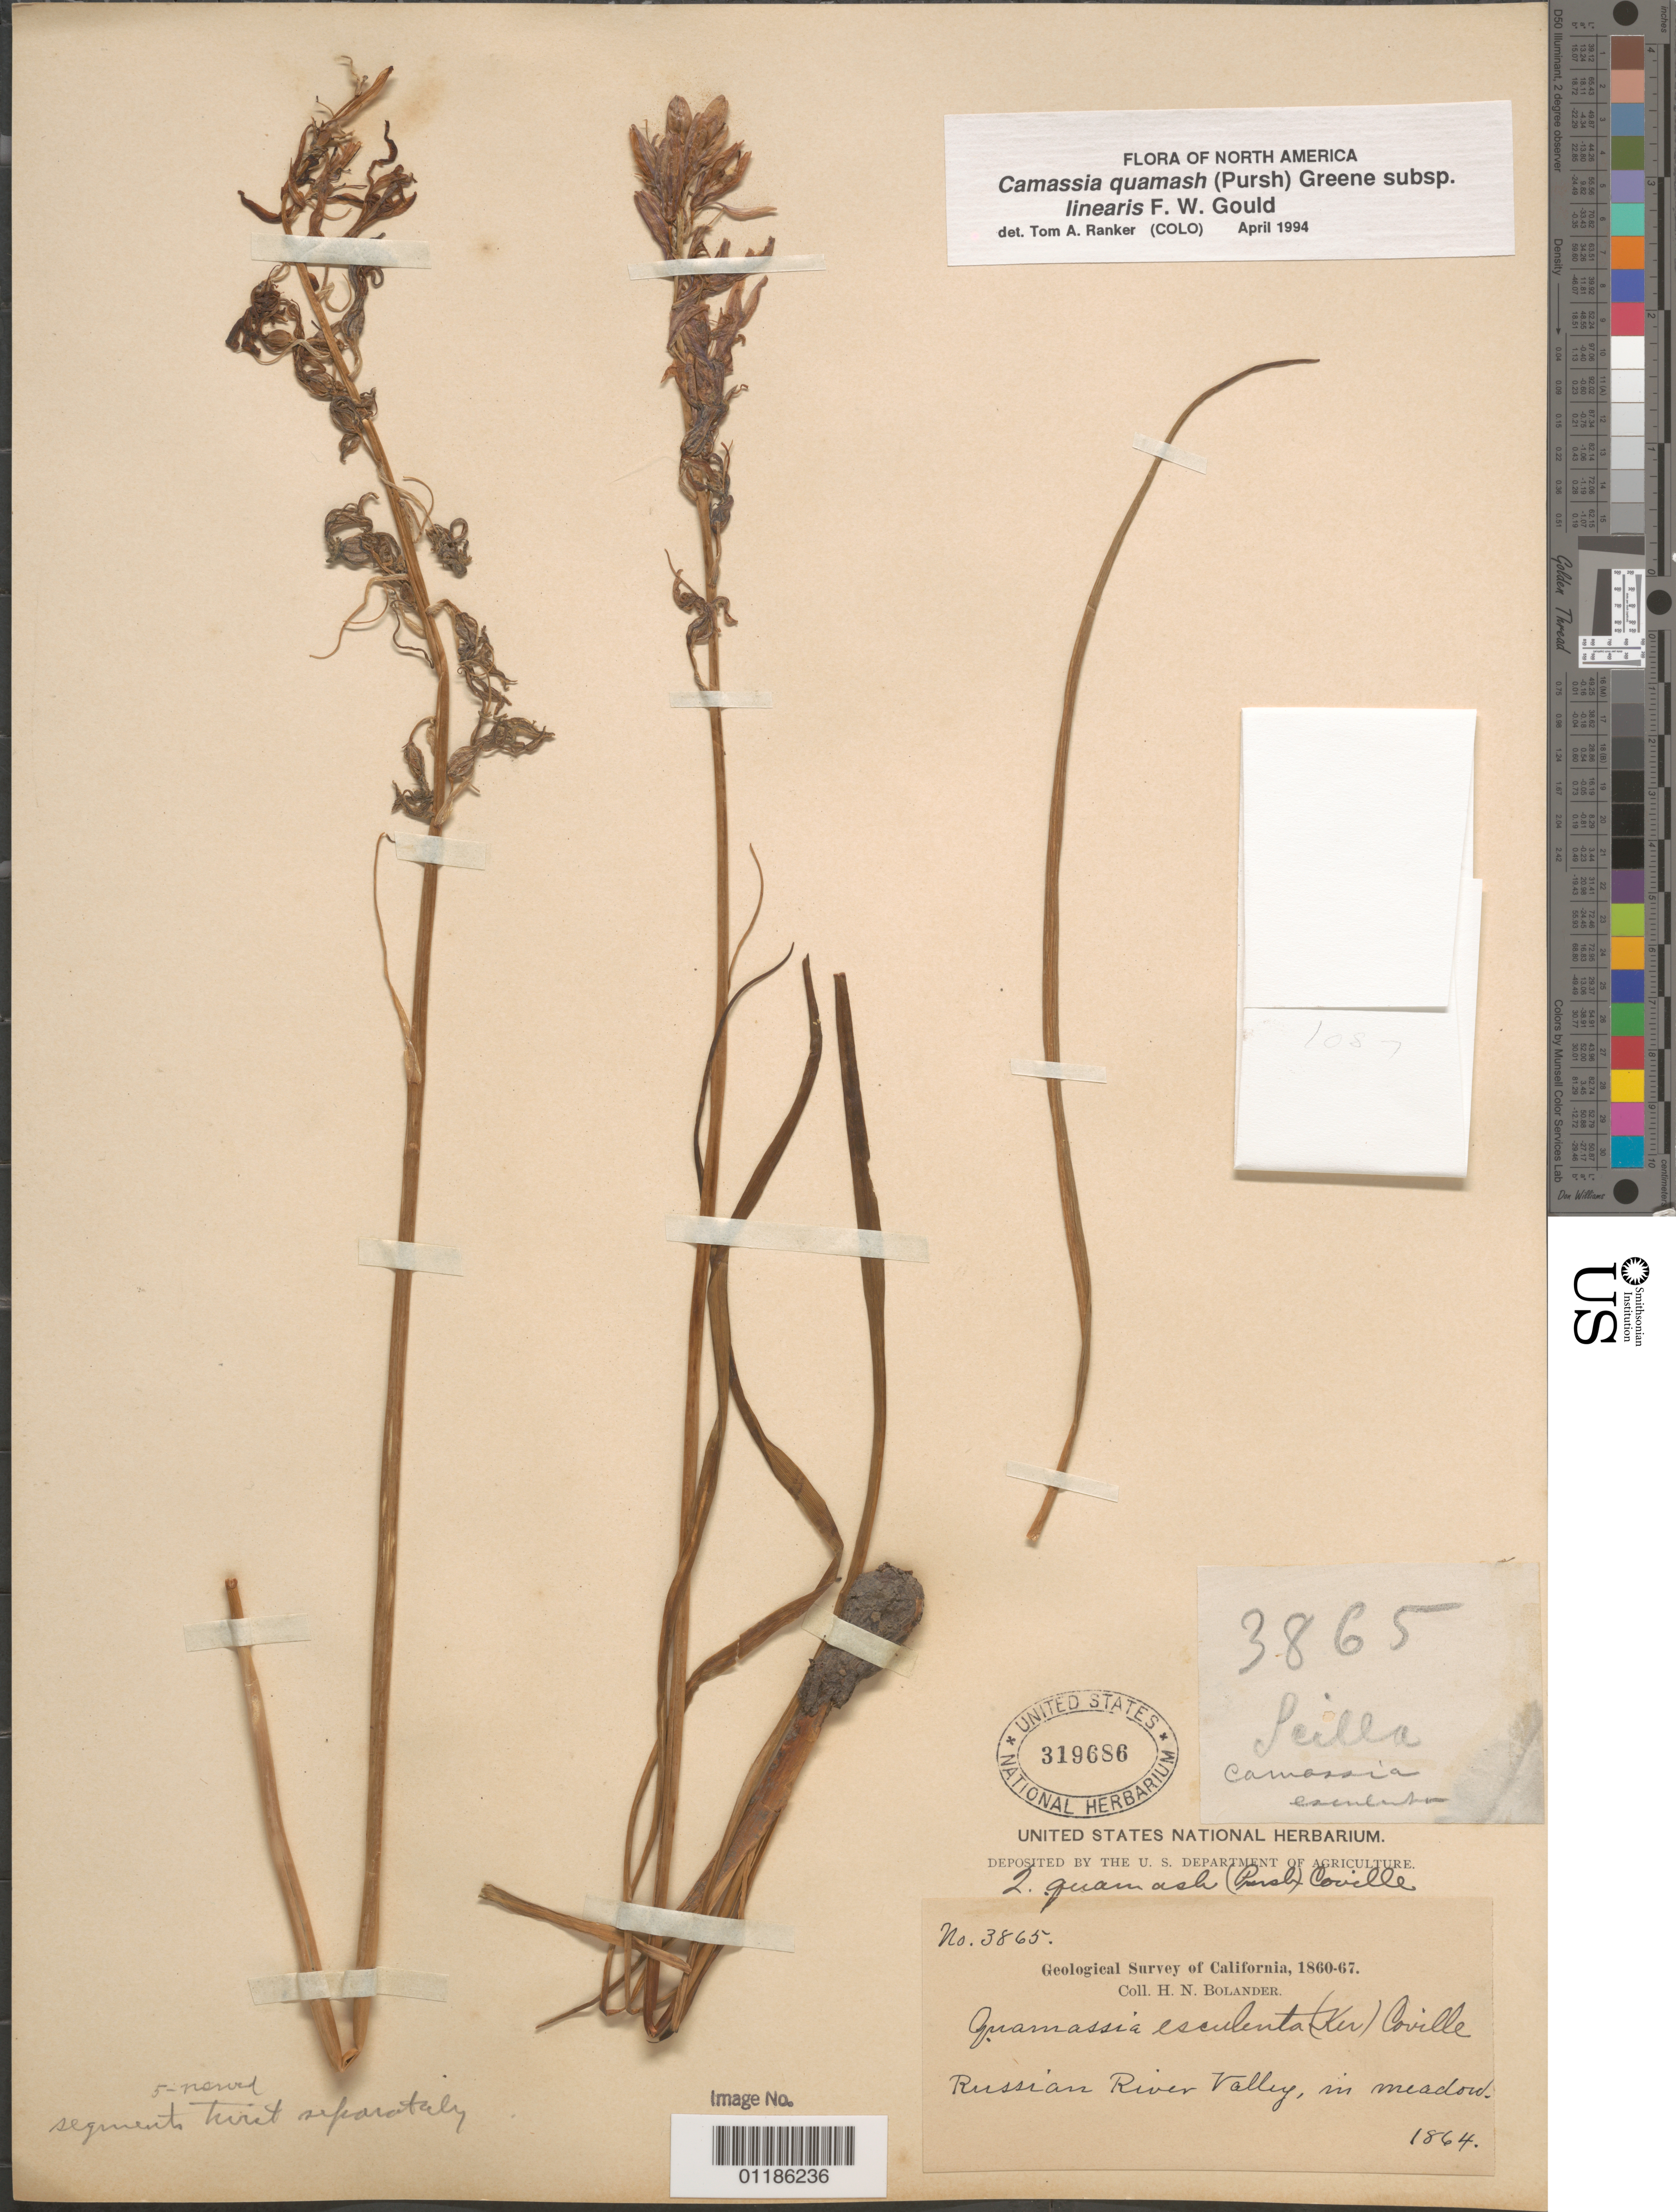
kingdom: Plantae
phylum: Tracheophyta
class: Liliopsida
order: Asparagales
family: Asparagaceae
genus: Camassia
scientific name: Camassia quamash subsp. linearis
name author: Gould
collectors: H. Bolander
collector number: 3865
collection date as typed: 1864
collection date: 1864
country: United States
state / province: California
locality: Russian River Valley.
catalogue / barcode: US 319686